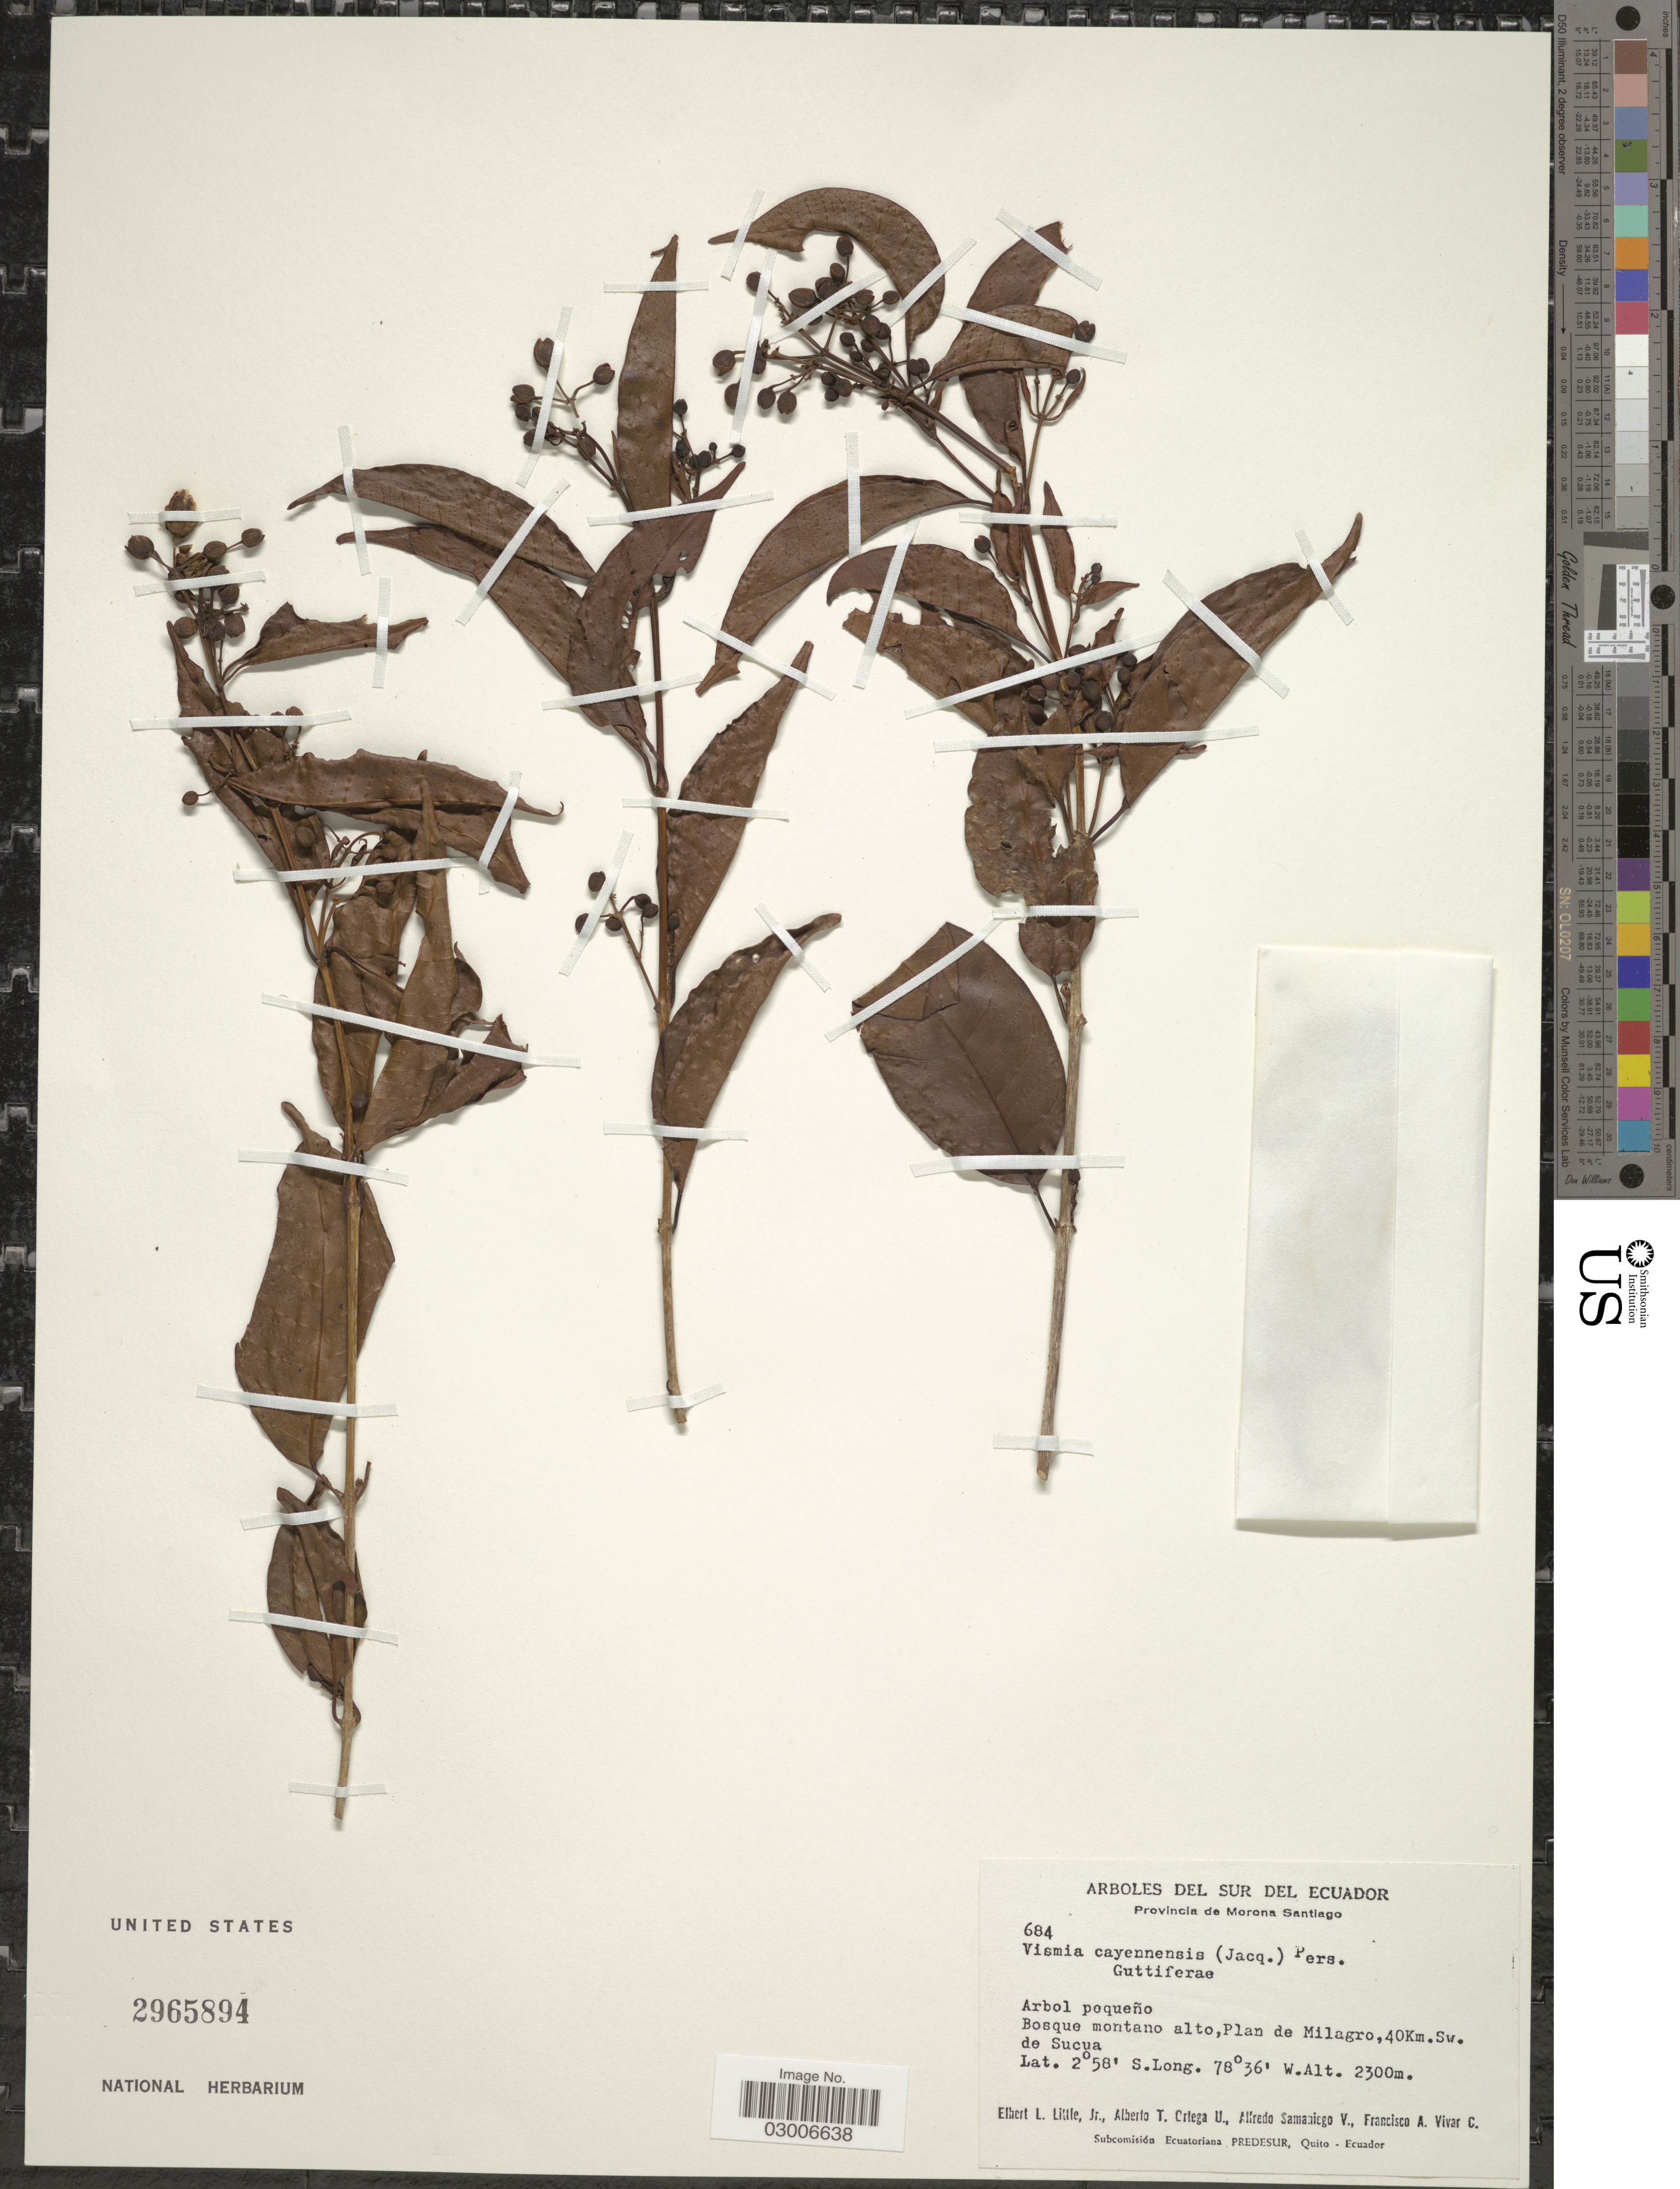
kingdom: Plantae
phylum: Tracheophyta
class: Magnoliopsida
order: Malpighiales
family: Hypericaceae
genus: Vismia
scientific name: Vismia cayennensis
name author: (Jacq.) Pers.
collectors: E. L. Little, A. T. Ortega U., A. V. Samaniego & F. A. Vivar C.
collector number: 684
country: Ecuador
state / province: Morona-Santiago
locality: Bosque montano alto, Plan de Milagro, 40Km. Sw. de Sucua.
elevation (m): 2300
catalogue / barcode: US 2965894